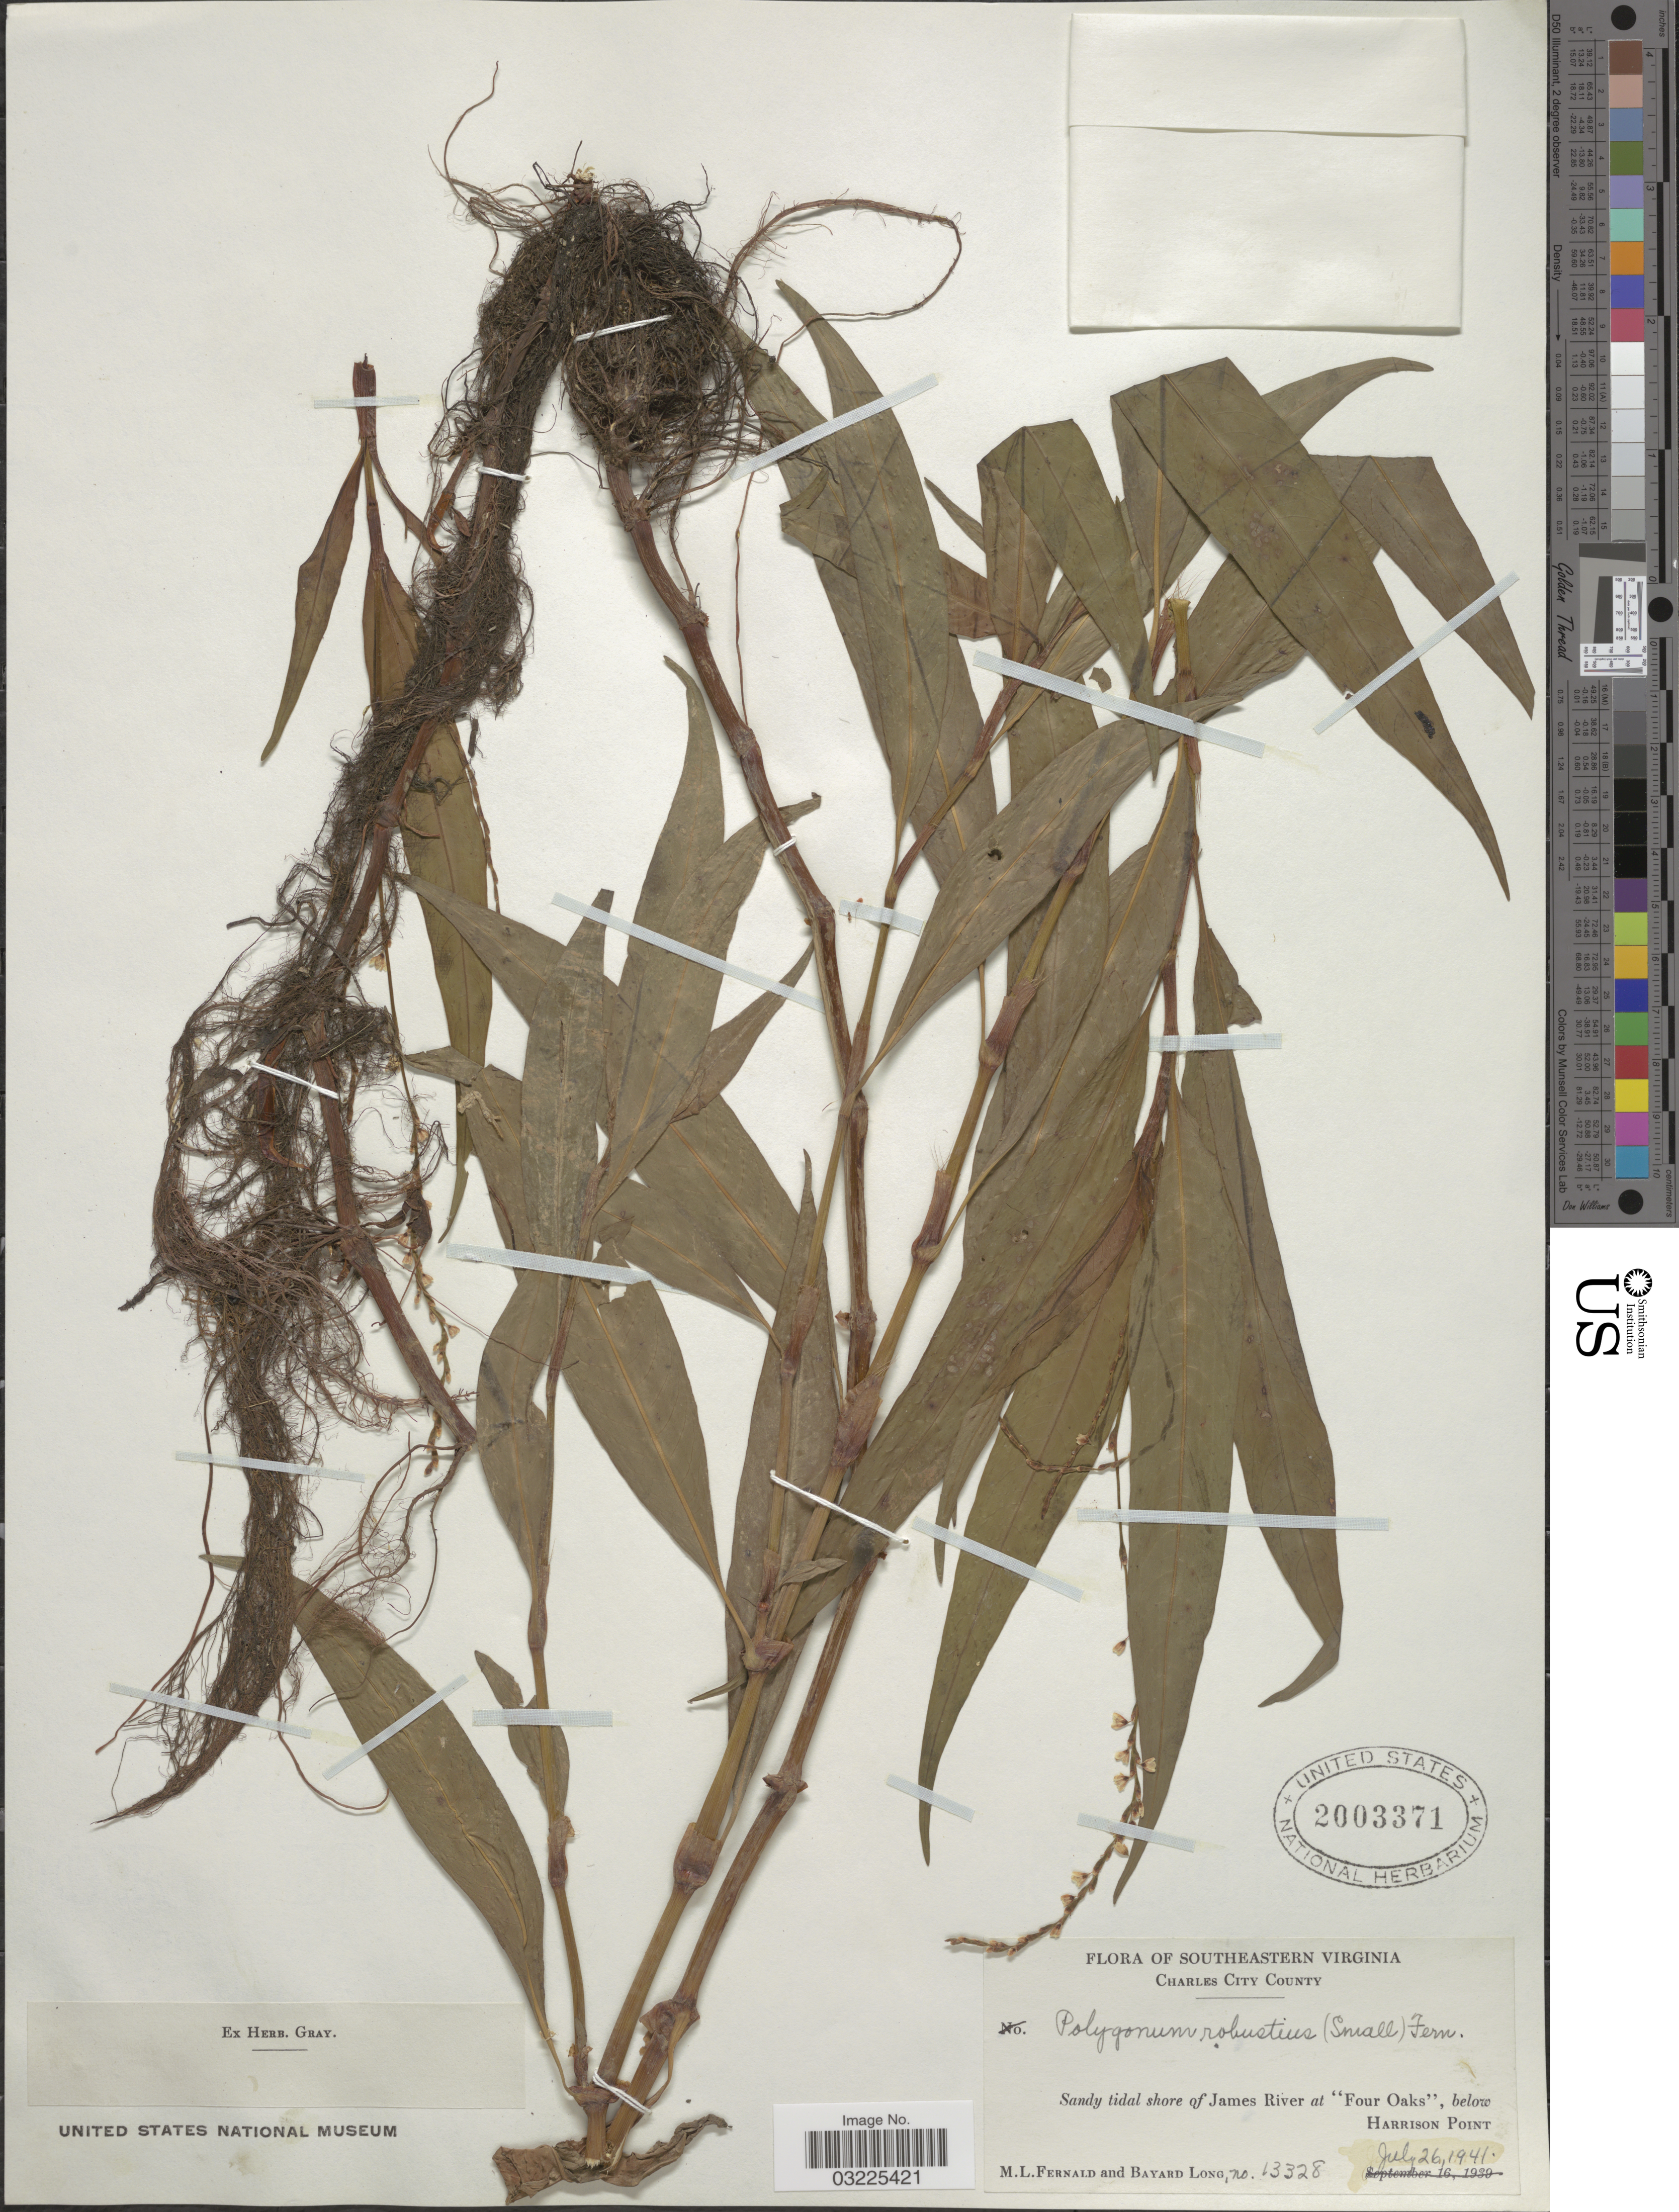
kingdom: Plantae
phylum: Tracheophyta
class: Magnoliopsida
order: Caryophyllales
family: Polygonaceae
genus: Persicaria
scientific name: Persicaria robustior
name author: (Small) E.P. Bicknell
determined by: Atha, D. E.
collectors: M. L. Fernald & B. Long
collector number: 13328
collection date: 1941-07-26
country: United States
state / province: Virginia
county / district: Charles City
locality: Southeastern Virginia. Charles City County. Sandy tidal shore of James River at "Four Oaks", below Harrison Point.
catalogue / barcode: US 2003371